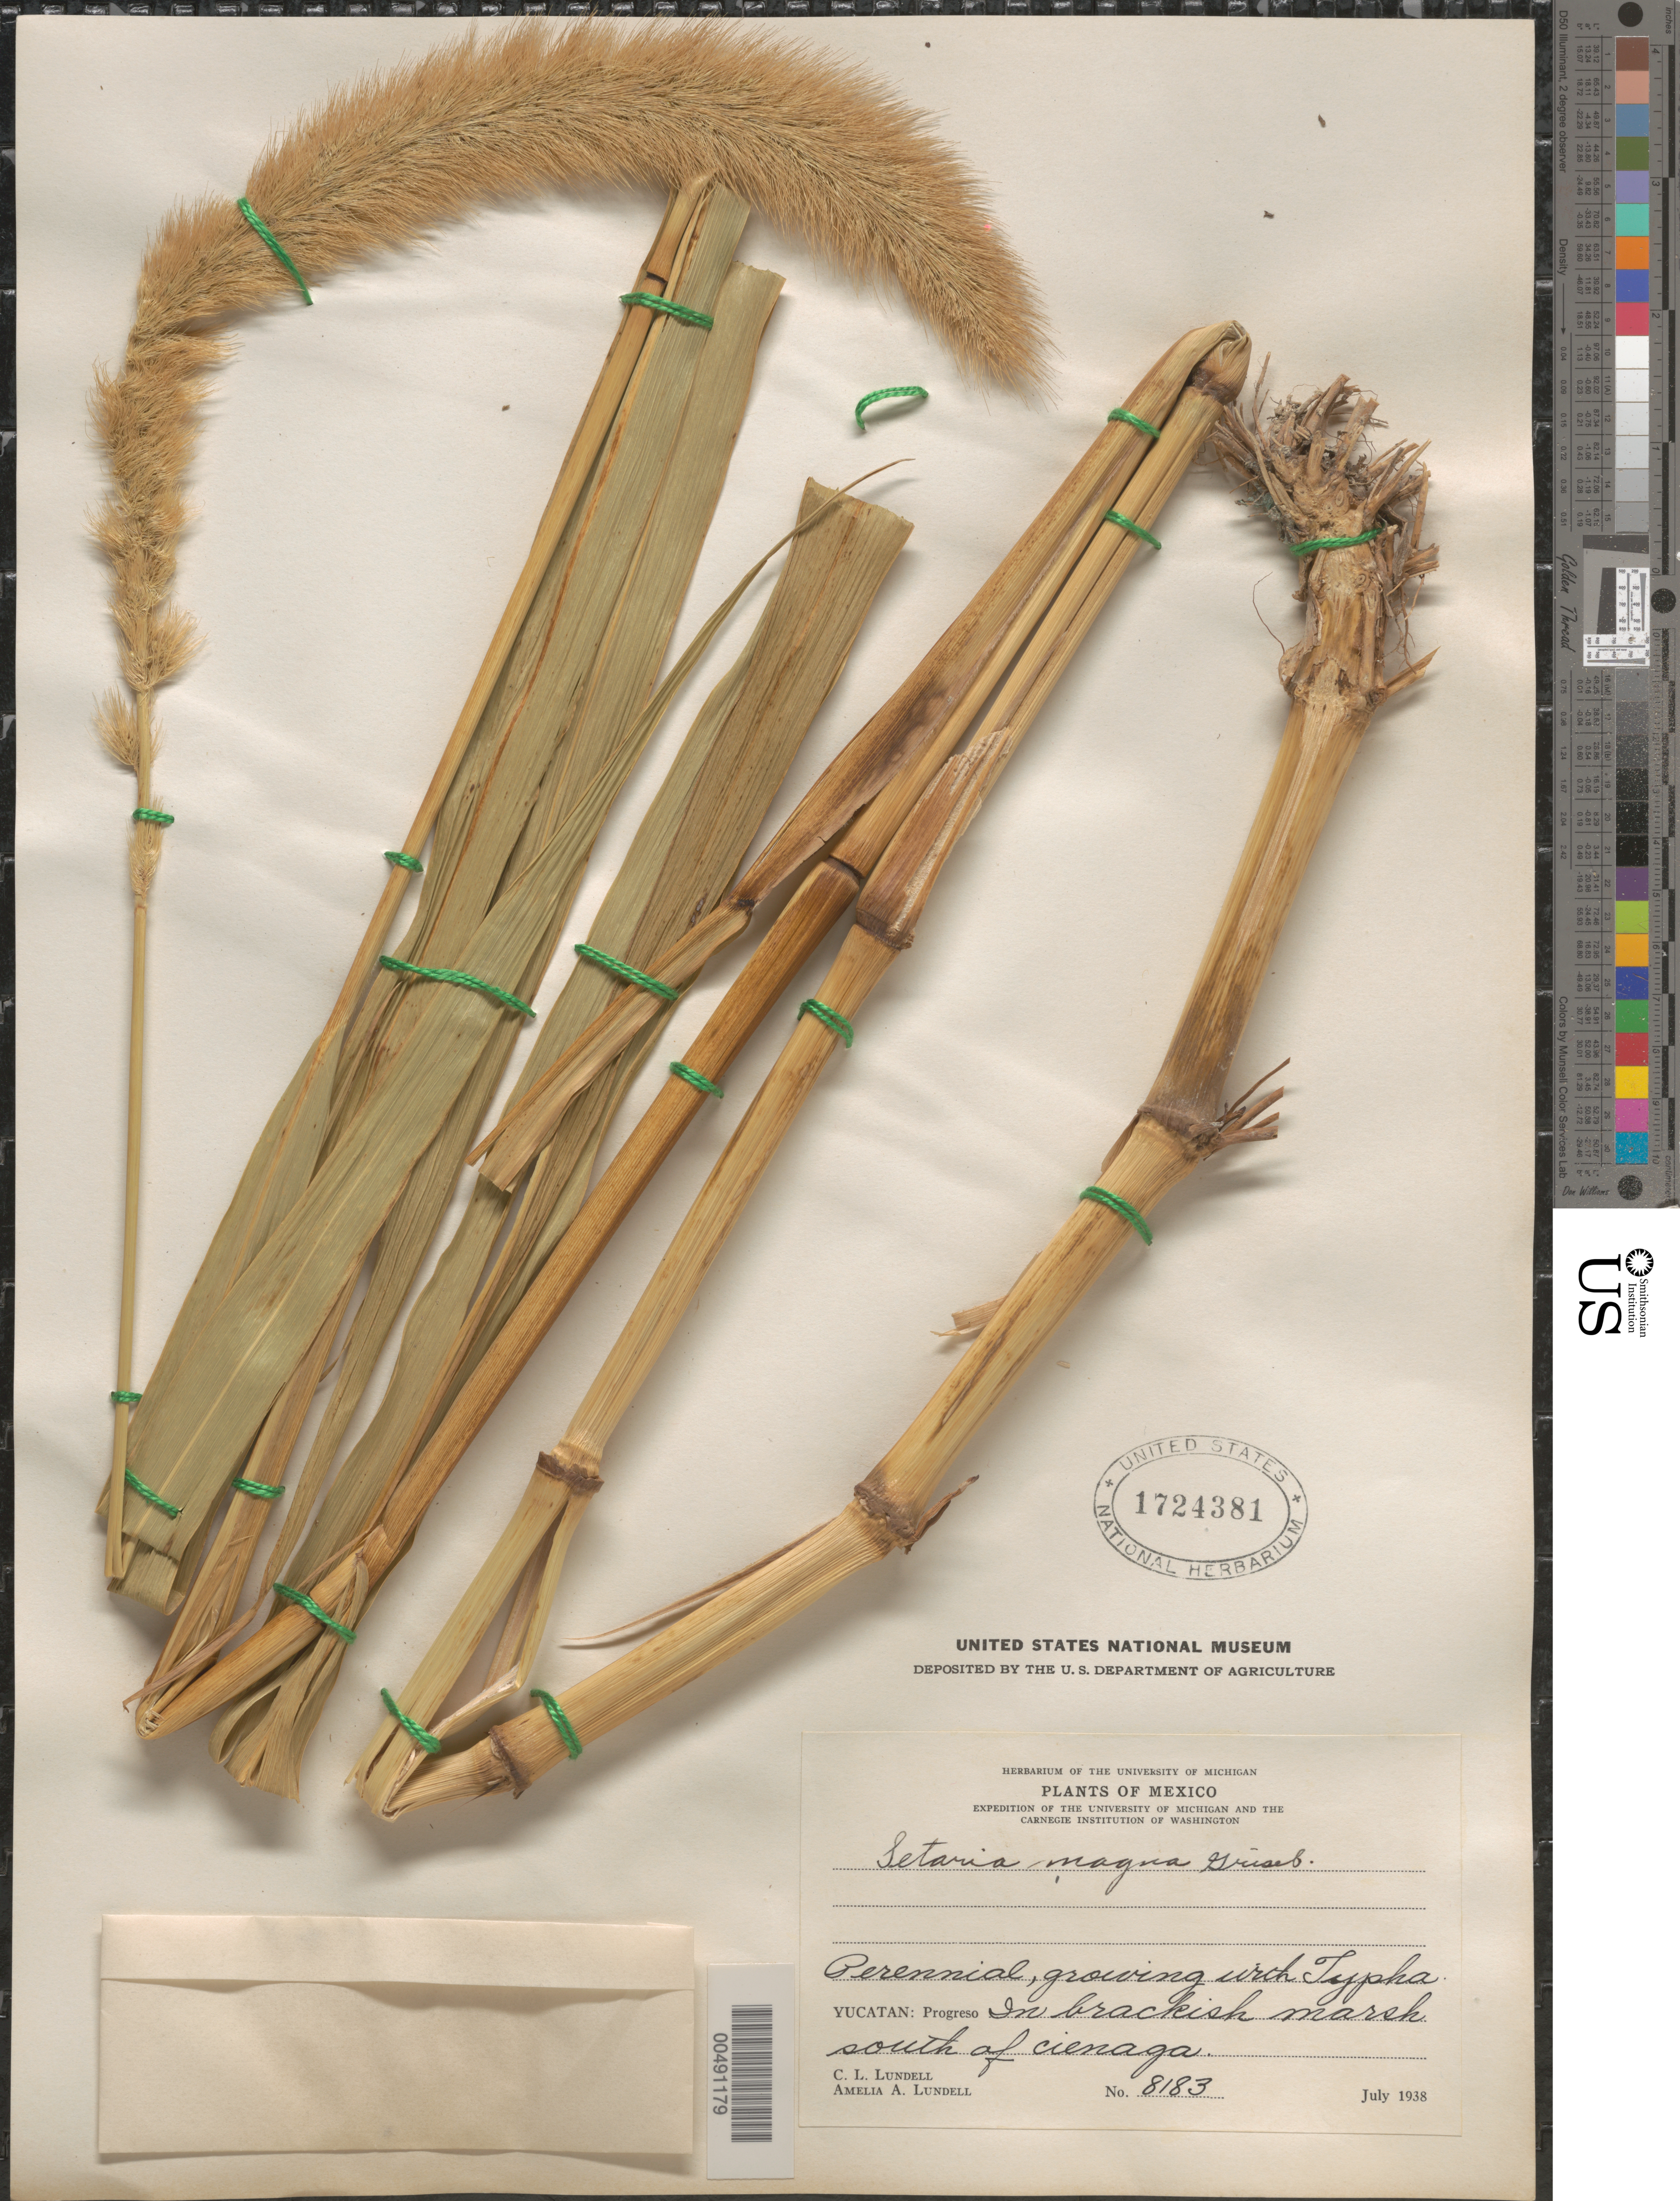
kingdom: Plantae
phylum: Tracheophyta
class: Liliopsida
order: Poales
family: Poaceae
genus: Setaria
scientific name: Setaria magna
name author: Griseb.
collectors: C. L. Lundell & A. A. Lundell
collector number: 8183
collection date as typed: Jul 1938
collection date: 1938-07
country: Mexico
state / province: Yucatan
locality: Progresso, S of cienaga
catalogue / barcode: US 1724381